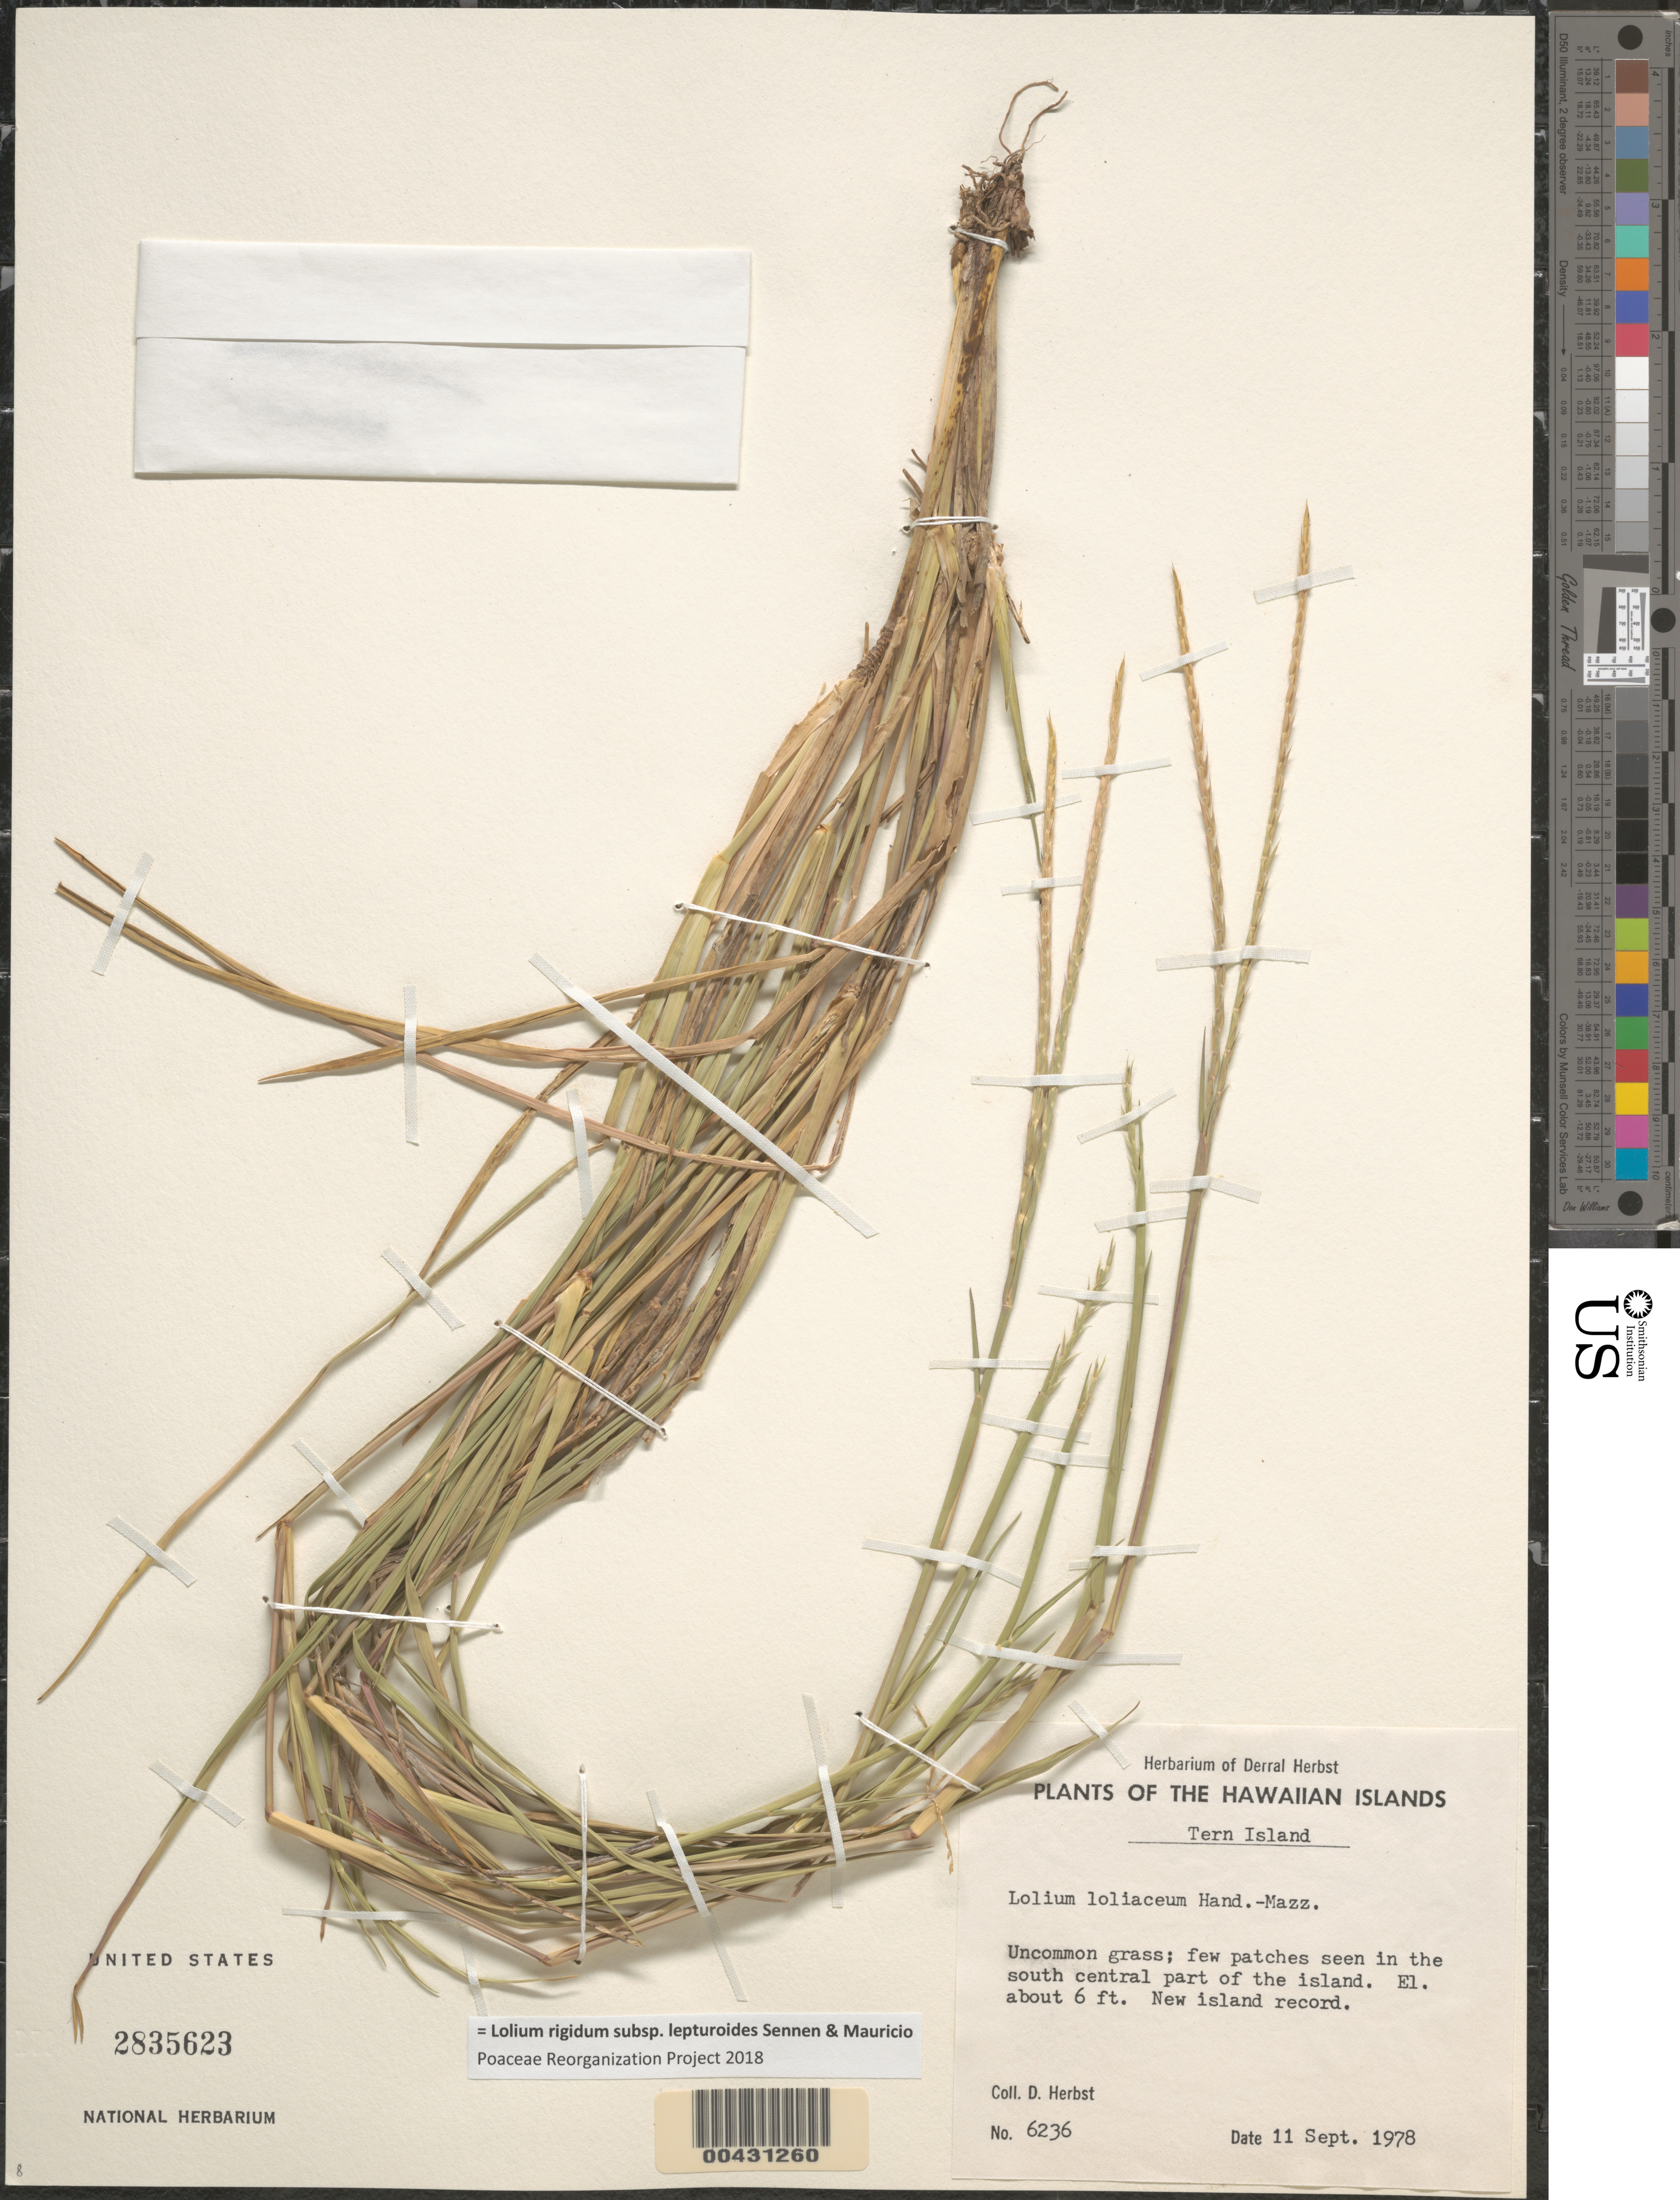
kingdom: Plantae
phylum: Tracheophyta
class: Liliopsida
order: Poales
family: Poaceae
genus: Lepturus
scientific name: Lepturus repens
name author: (G. Forst.) R. Br.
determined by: Clayton, W. D.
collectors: D. R. Herbst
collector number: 6236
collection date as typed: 11 Sep 1978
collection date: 1978-09-11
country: United States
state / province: Hawaii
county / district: Honolulu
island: French Frigate Shoals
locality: Tern Islet, south central part of the island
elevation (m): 2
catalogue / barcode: US 2835623